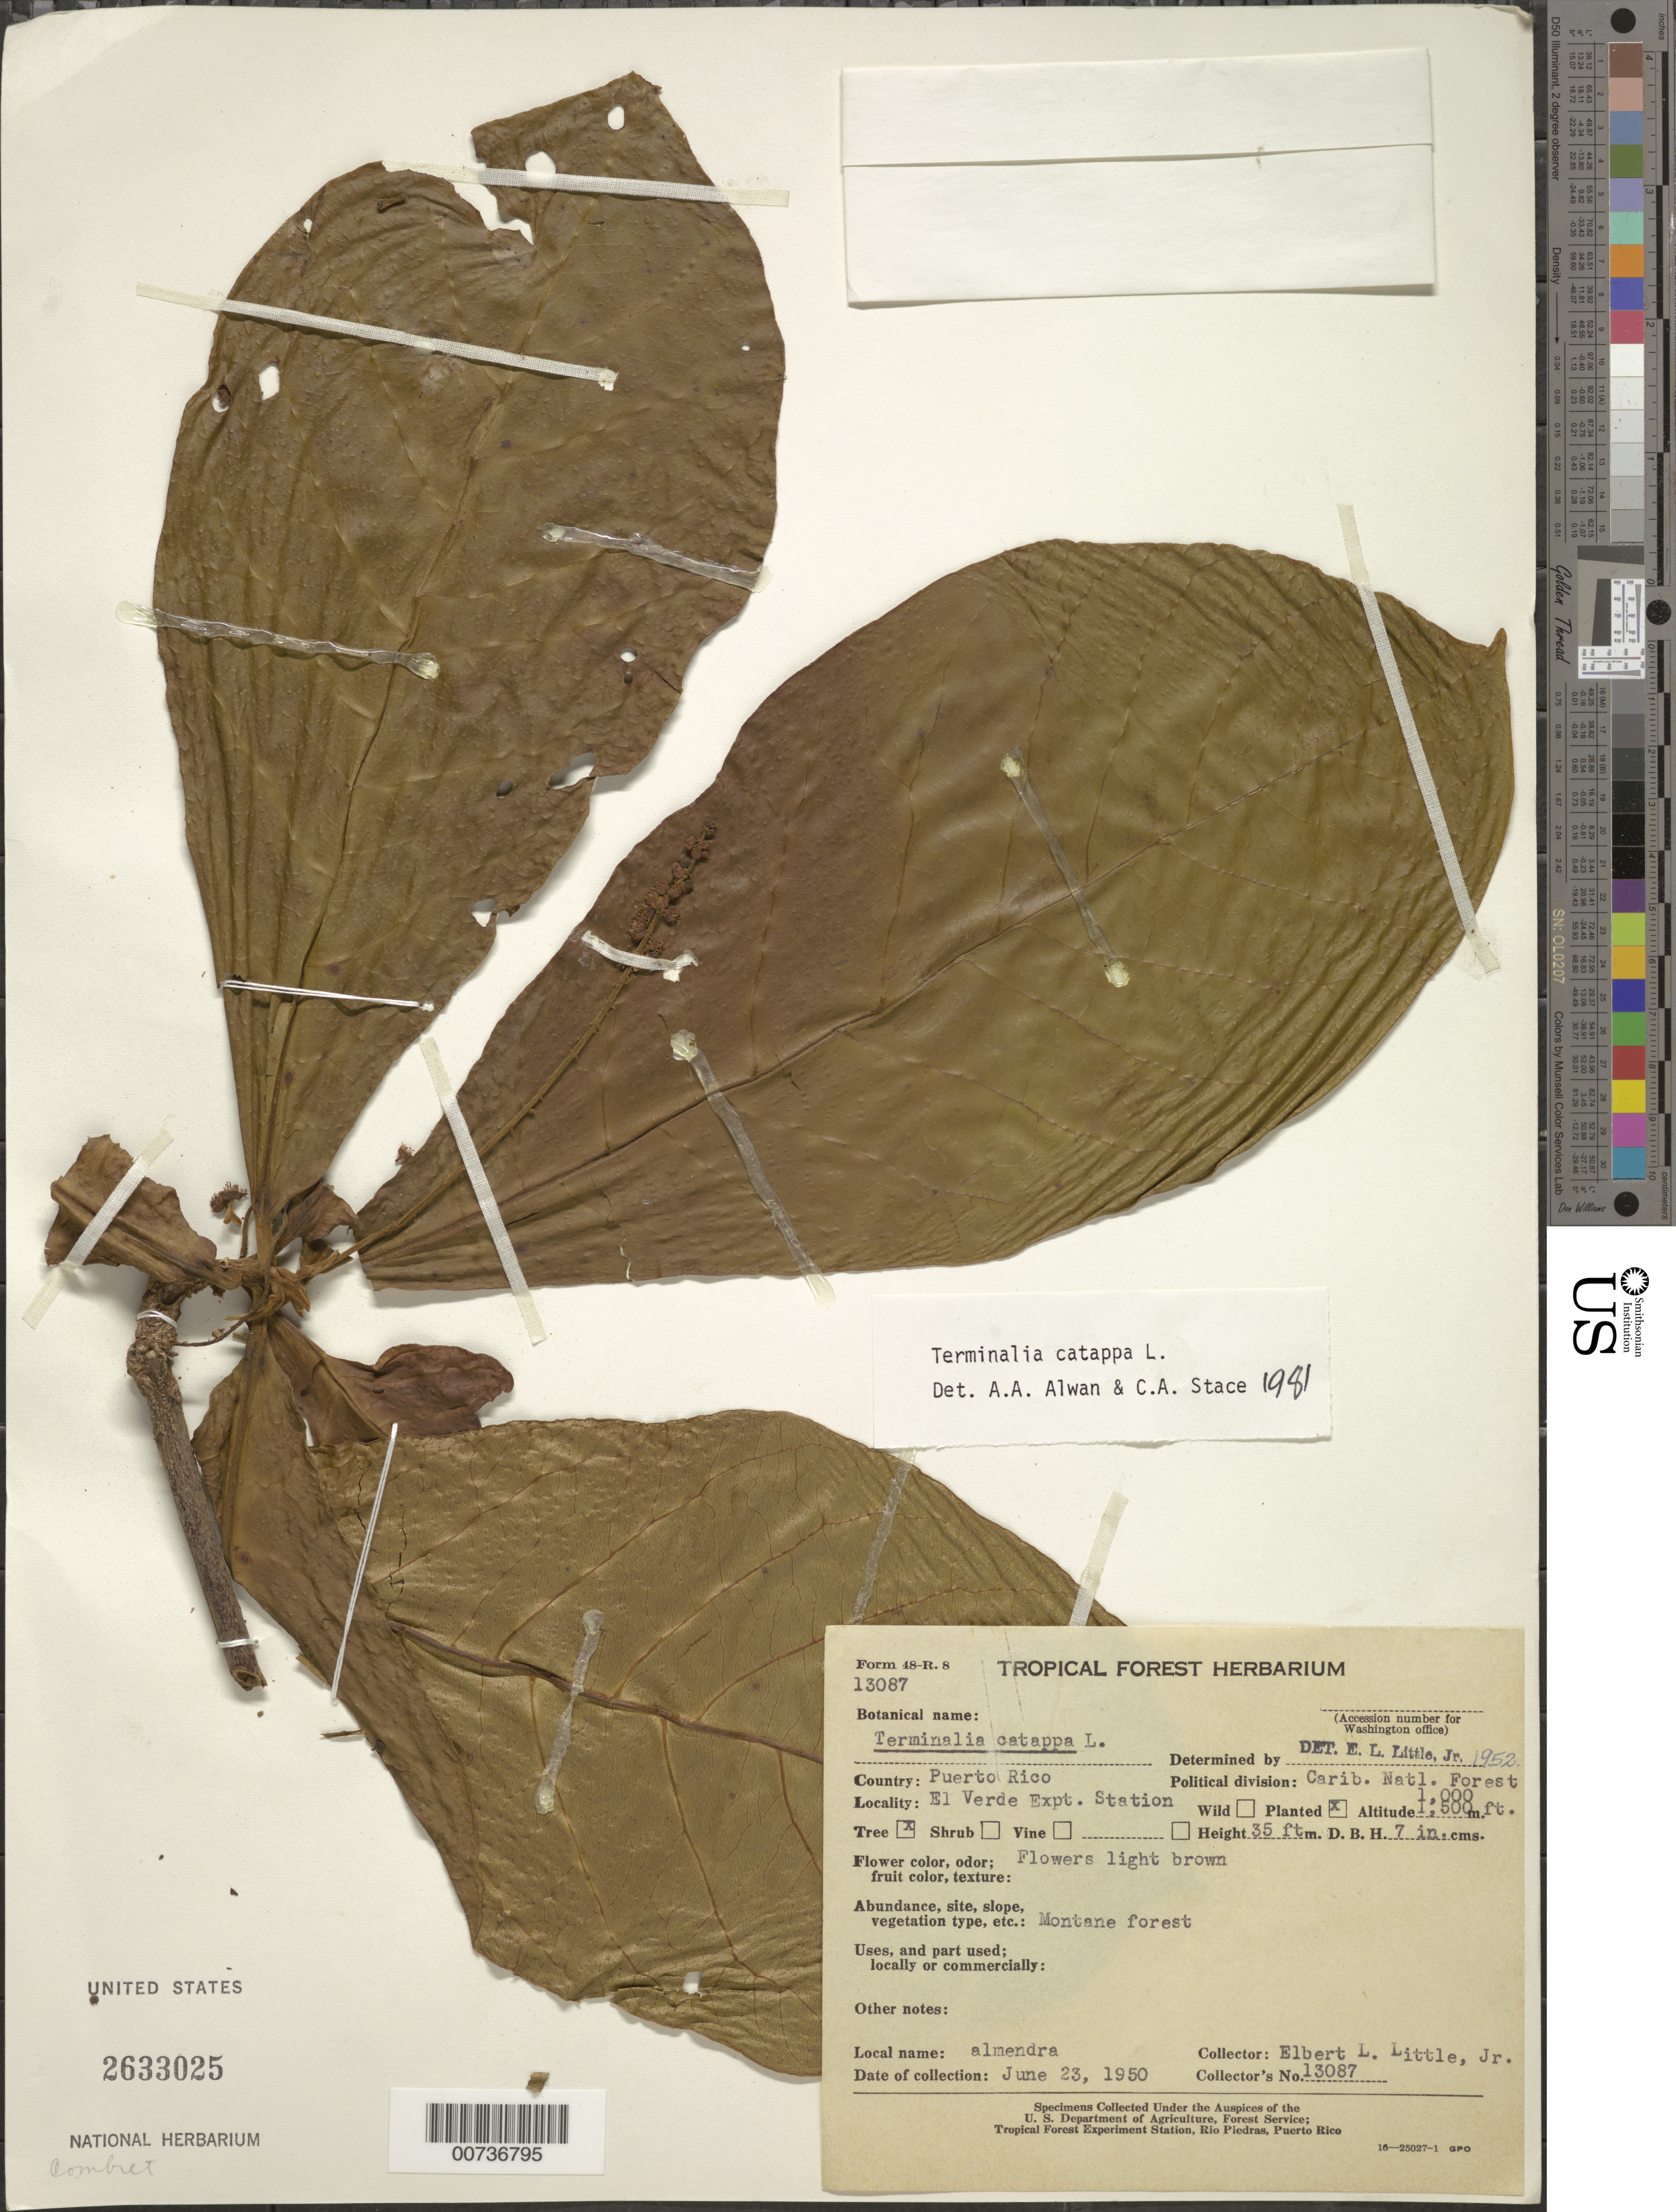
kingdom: Plantae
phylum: Tracheophyta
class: Magnoliopsida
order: Myrtales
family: Combretaceae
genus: Terminalia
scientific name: Terminalia catappa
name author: L.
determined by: Alwan, A. R.; Stace, C. A.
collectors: E. L. Little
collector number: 13087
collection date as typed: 23 Jun 1950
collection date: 1950-06-23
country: Puerto Rico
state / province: Río Grande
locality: El Verde Expt. Station; Caribbean National Forest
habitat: Montane forest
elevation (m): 305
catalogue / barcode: US 2633025